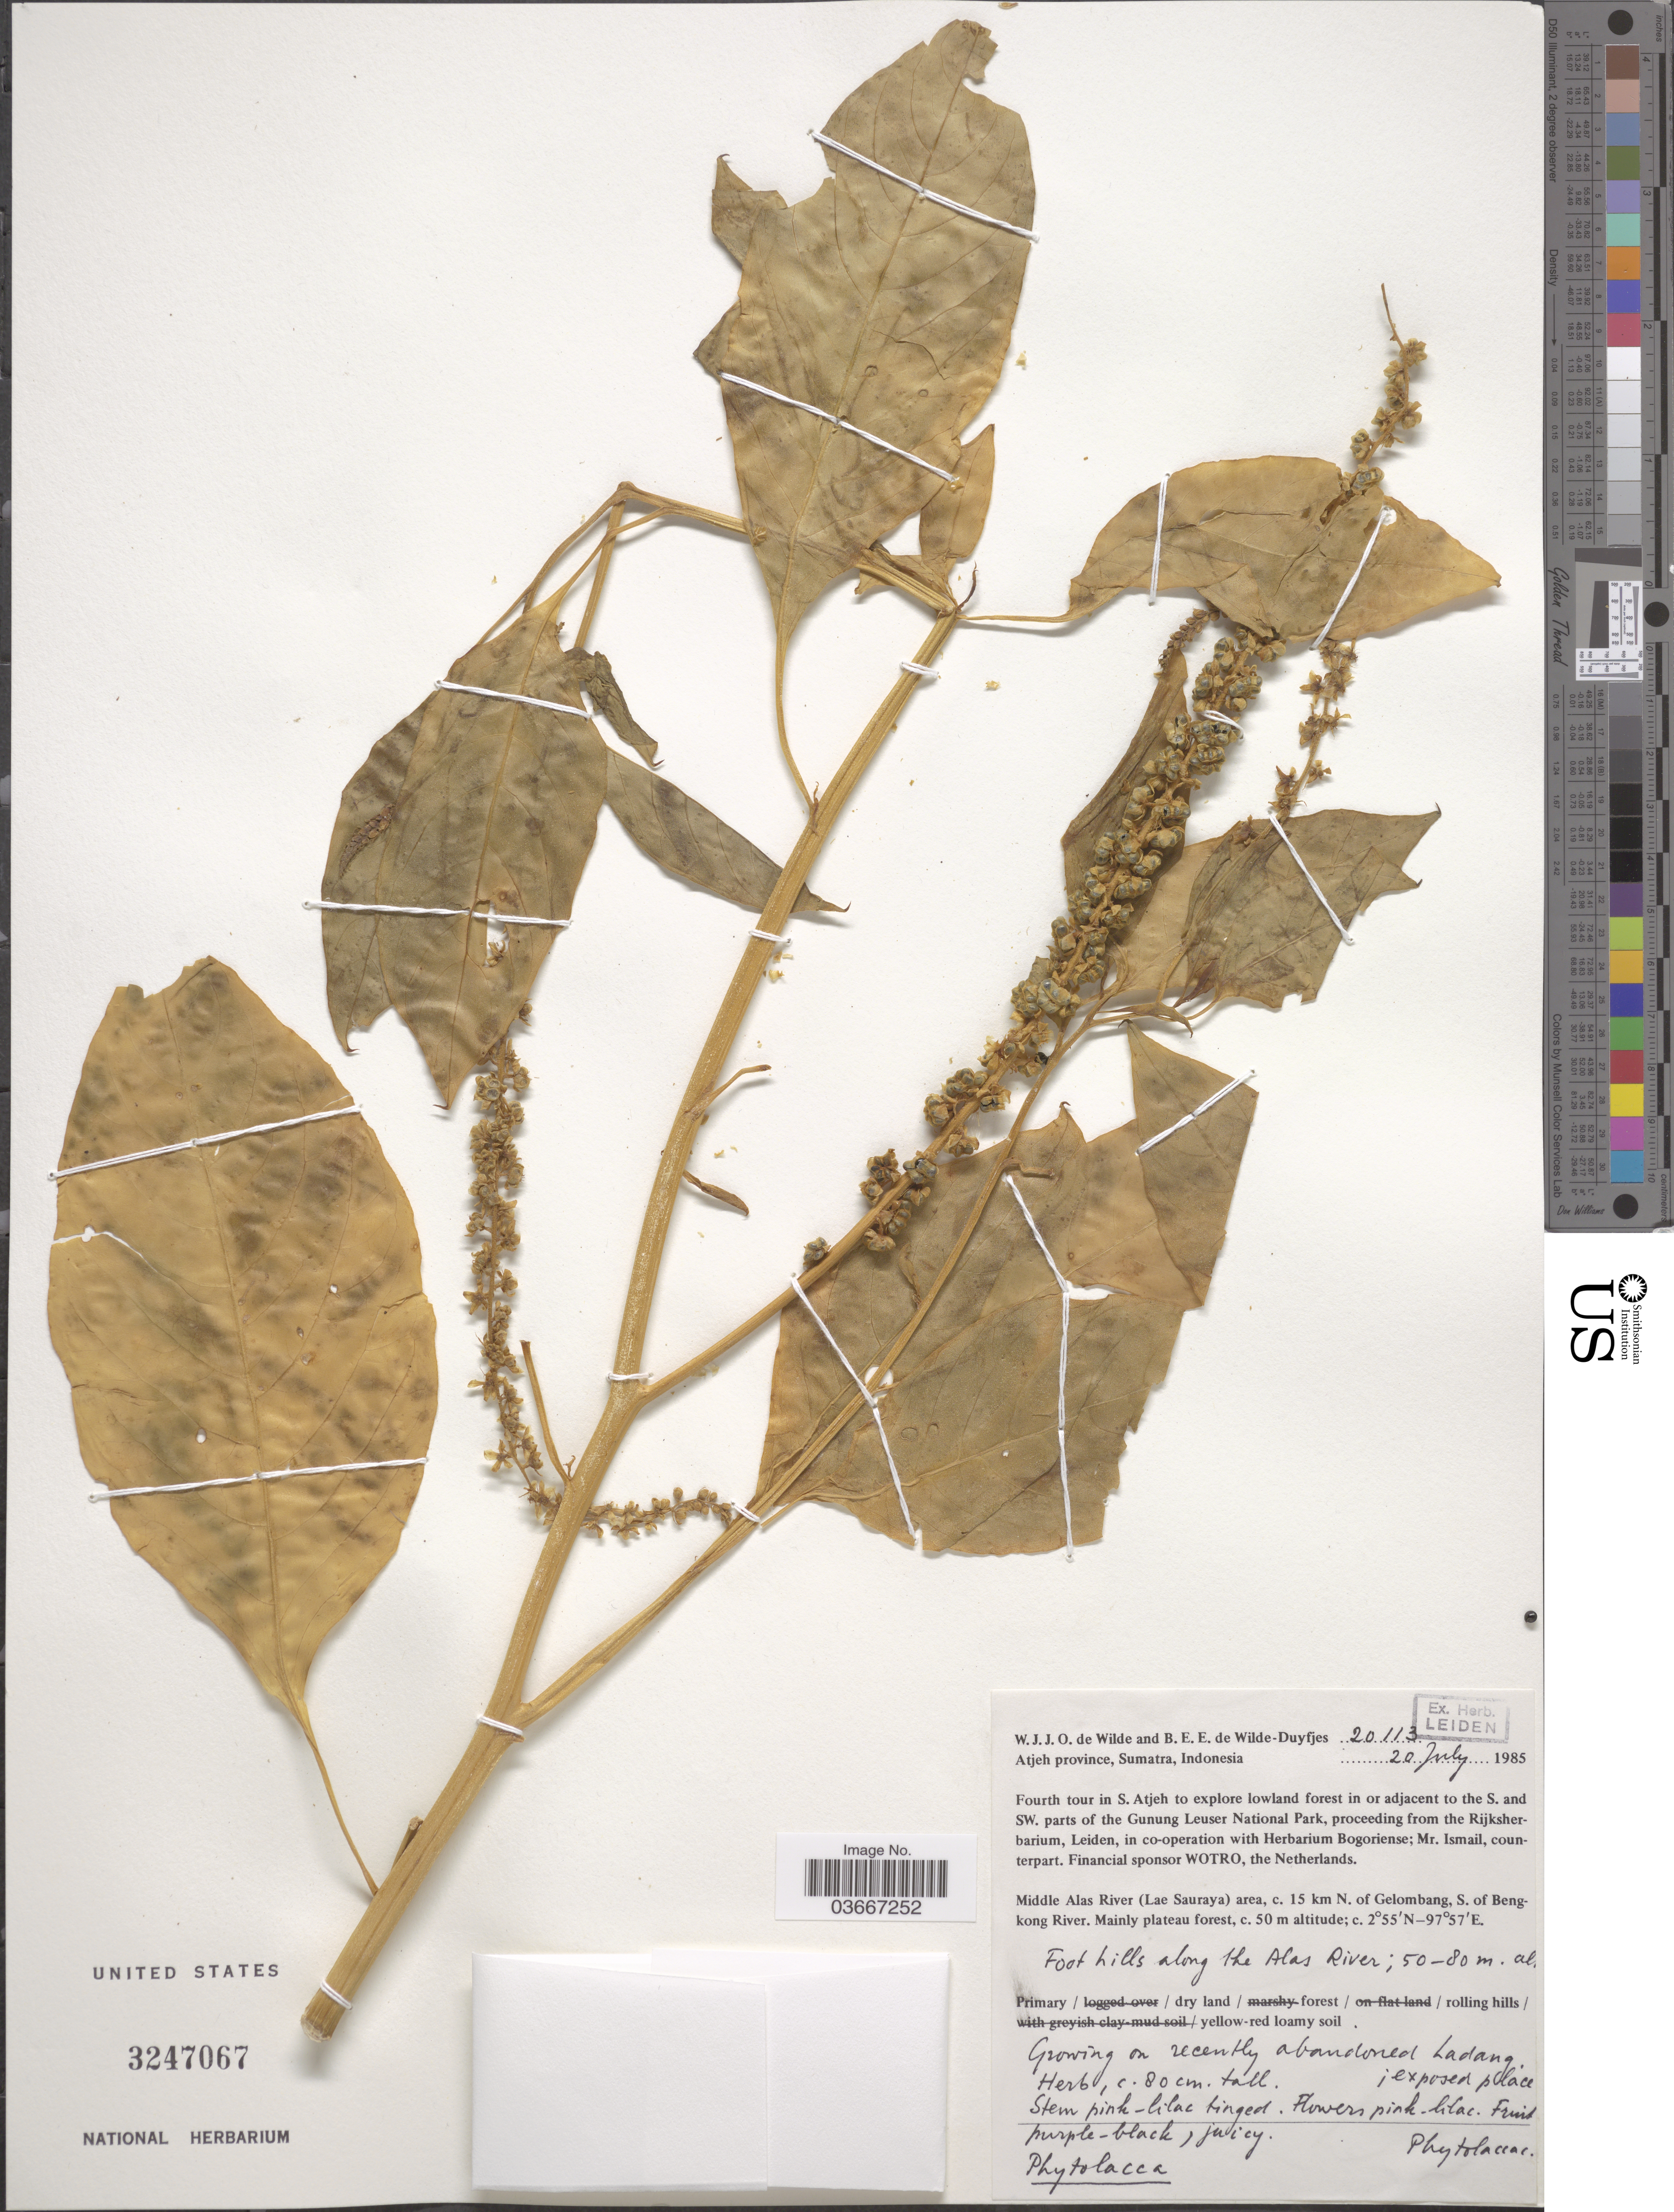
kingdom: Plantae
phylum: Tracheophyta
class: Magnoliopsida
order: Caryophyllales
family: Phytolaccaceae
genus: Phytolacca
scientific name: Phytolacca sp.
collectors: W. J. de Wilde & B. E. de Wilde-Duyfjes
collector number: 20113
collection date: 1985-07-20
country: Indonesia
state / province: Sumatra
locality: Atjeh province. S. Atjeh. Middle Alas River (Lae Sauraya) area, c. 15 km N. of Gelombang, S. of Bengkong River. Foot hills along the Alas River.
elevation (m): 50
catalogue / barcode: US 3247067